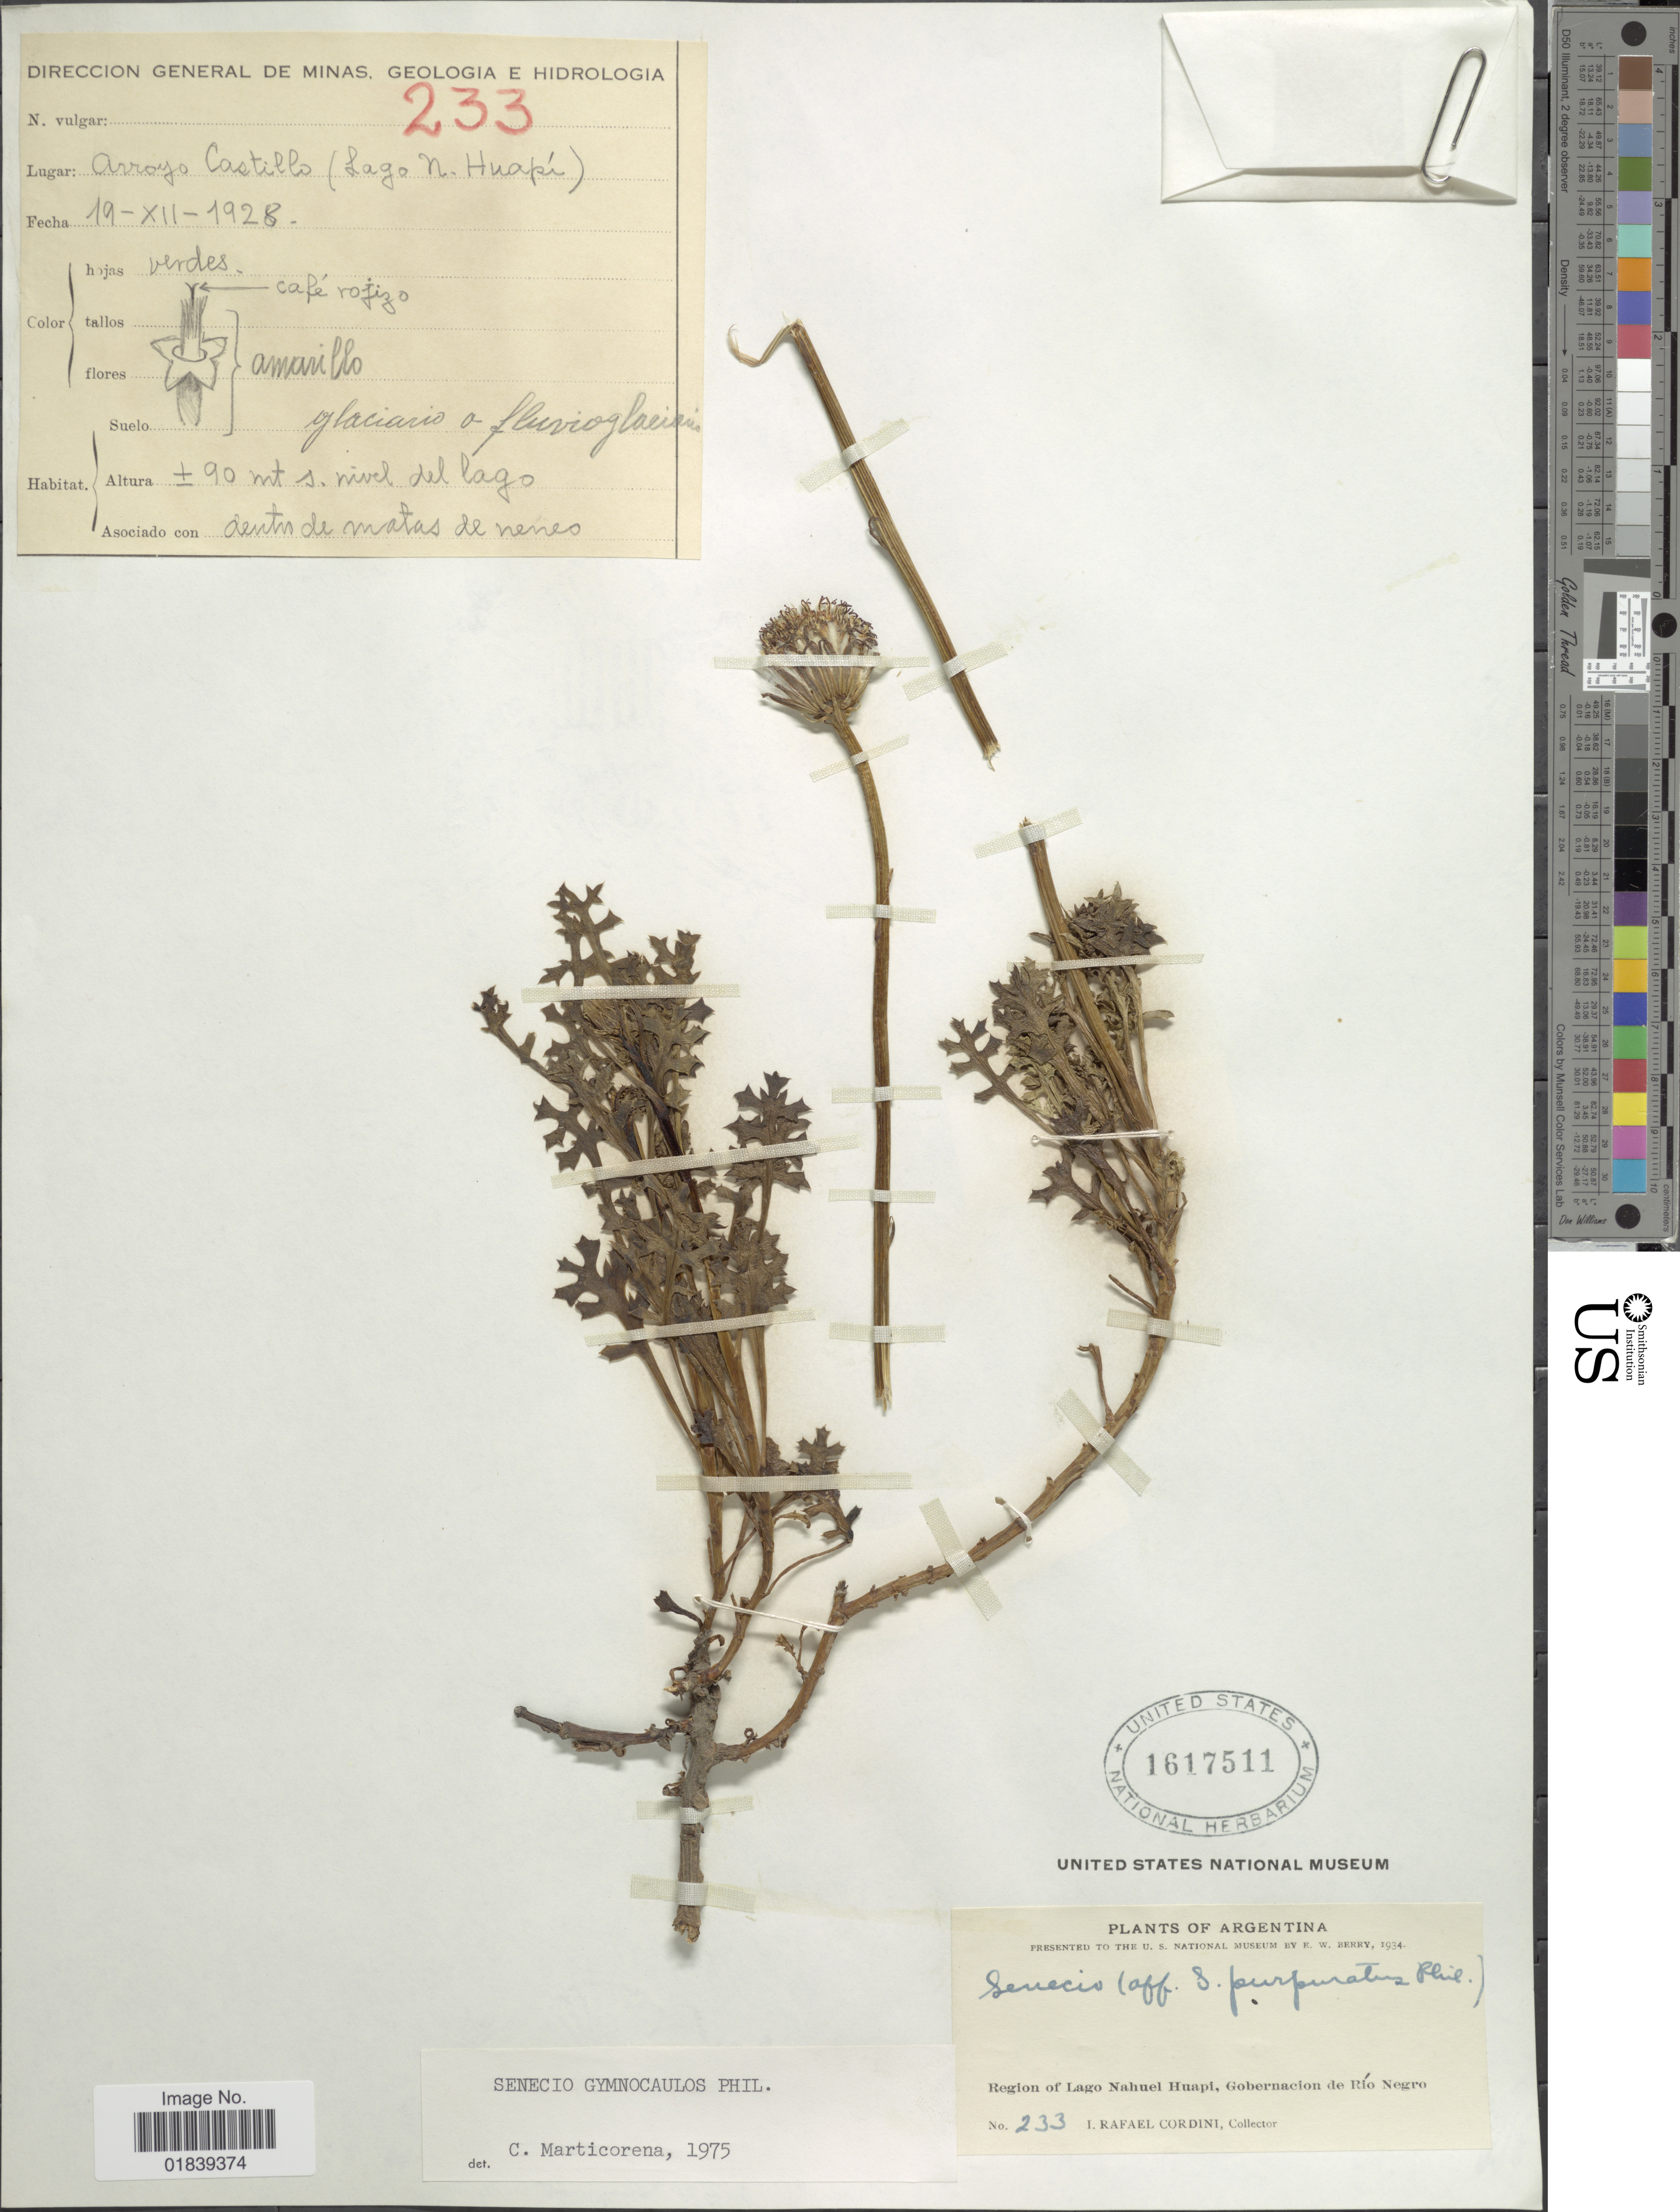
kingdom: Plantae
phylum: Tracheophyta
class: Magnoliopsida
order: Asterales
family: Asteraceae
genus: Senecio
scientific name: Senecio gymnocaulos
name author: Phil.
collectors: I. Cordini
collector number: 233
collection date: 1928-12-19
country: Argentina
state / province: Rio Negro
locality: Region of Lago Nahuel Huapi, Arroyo Castillo (Lago N. Huapi)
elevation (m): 90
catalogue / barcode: US 1617511